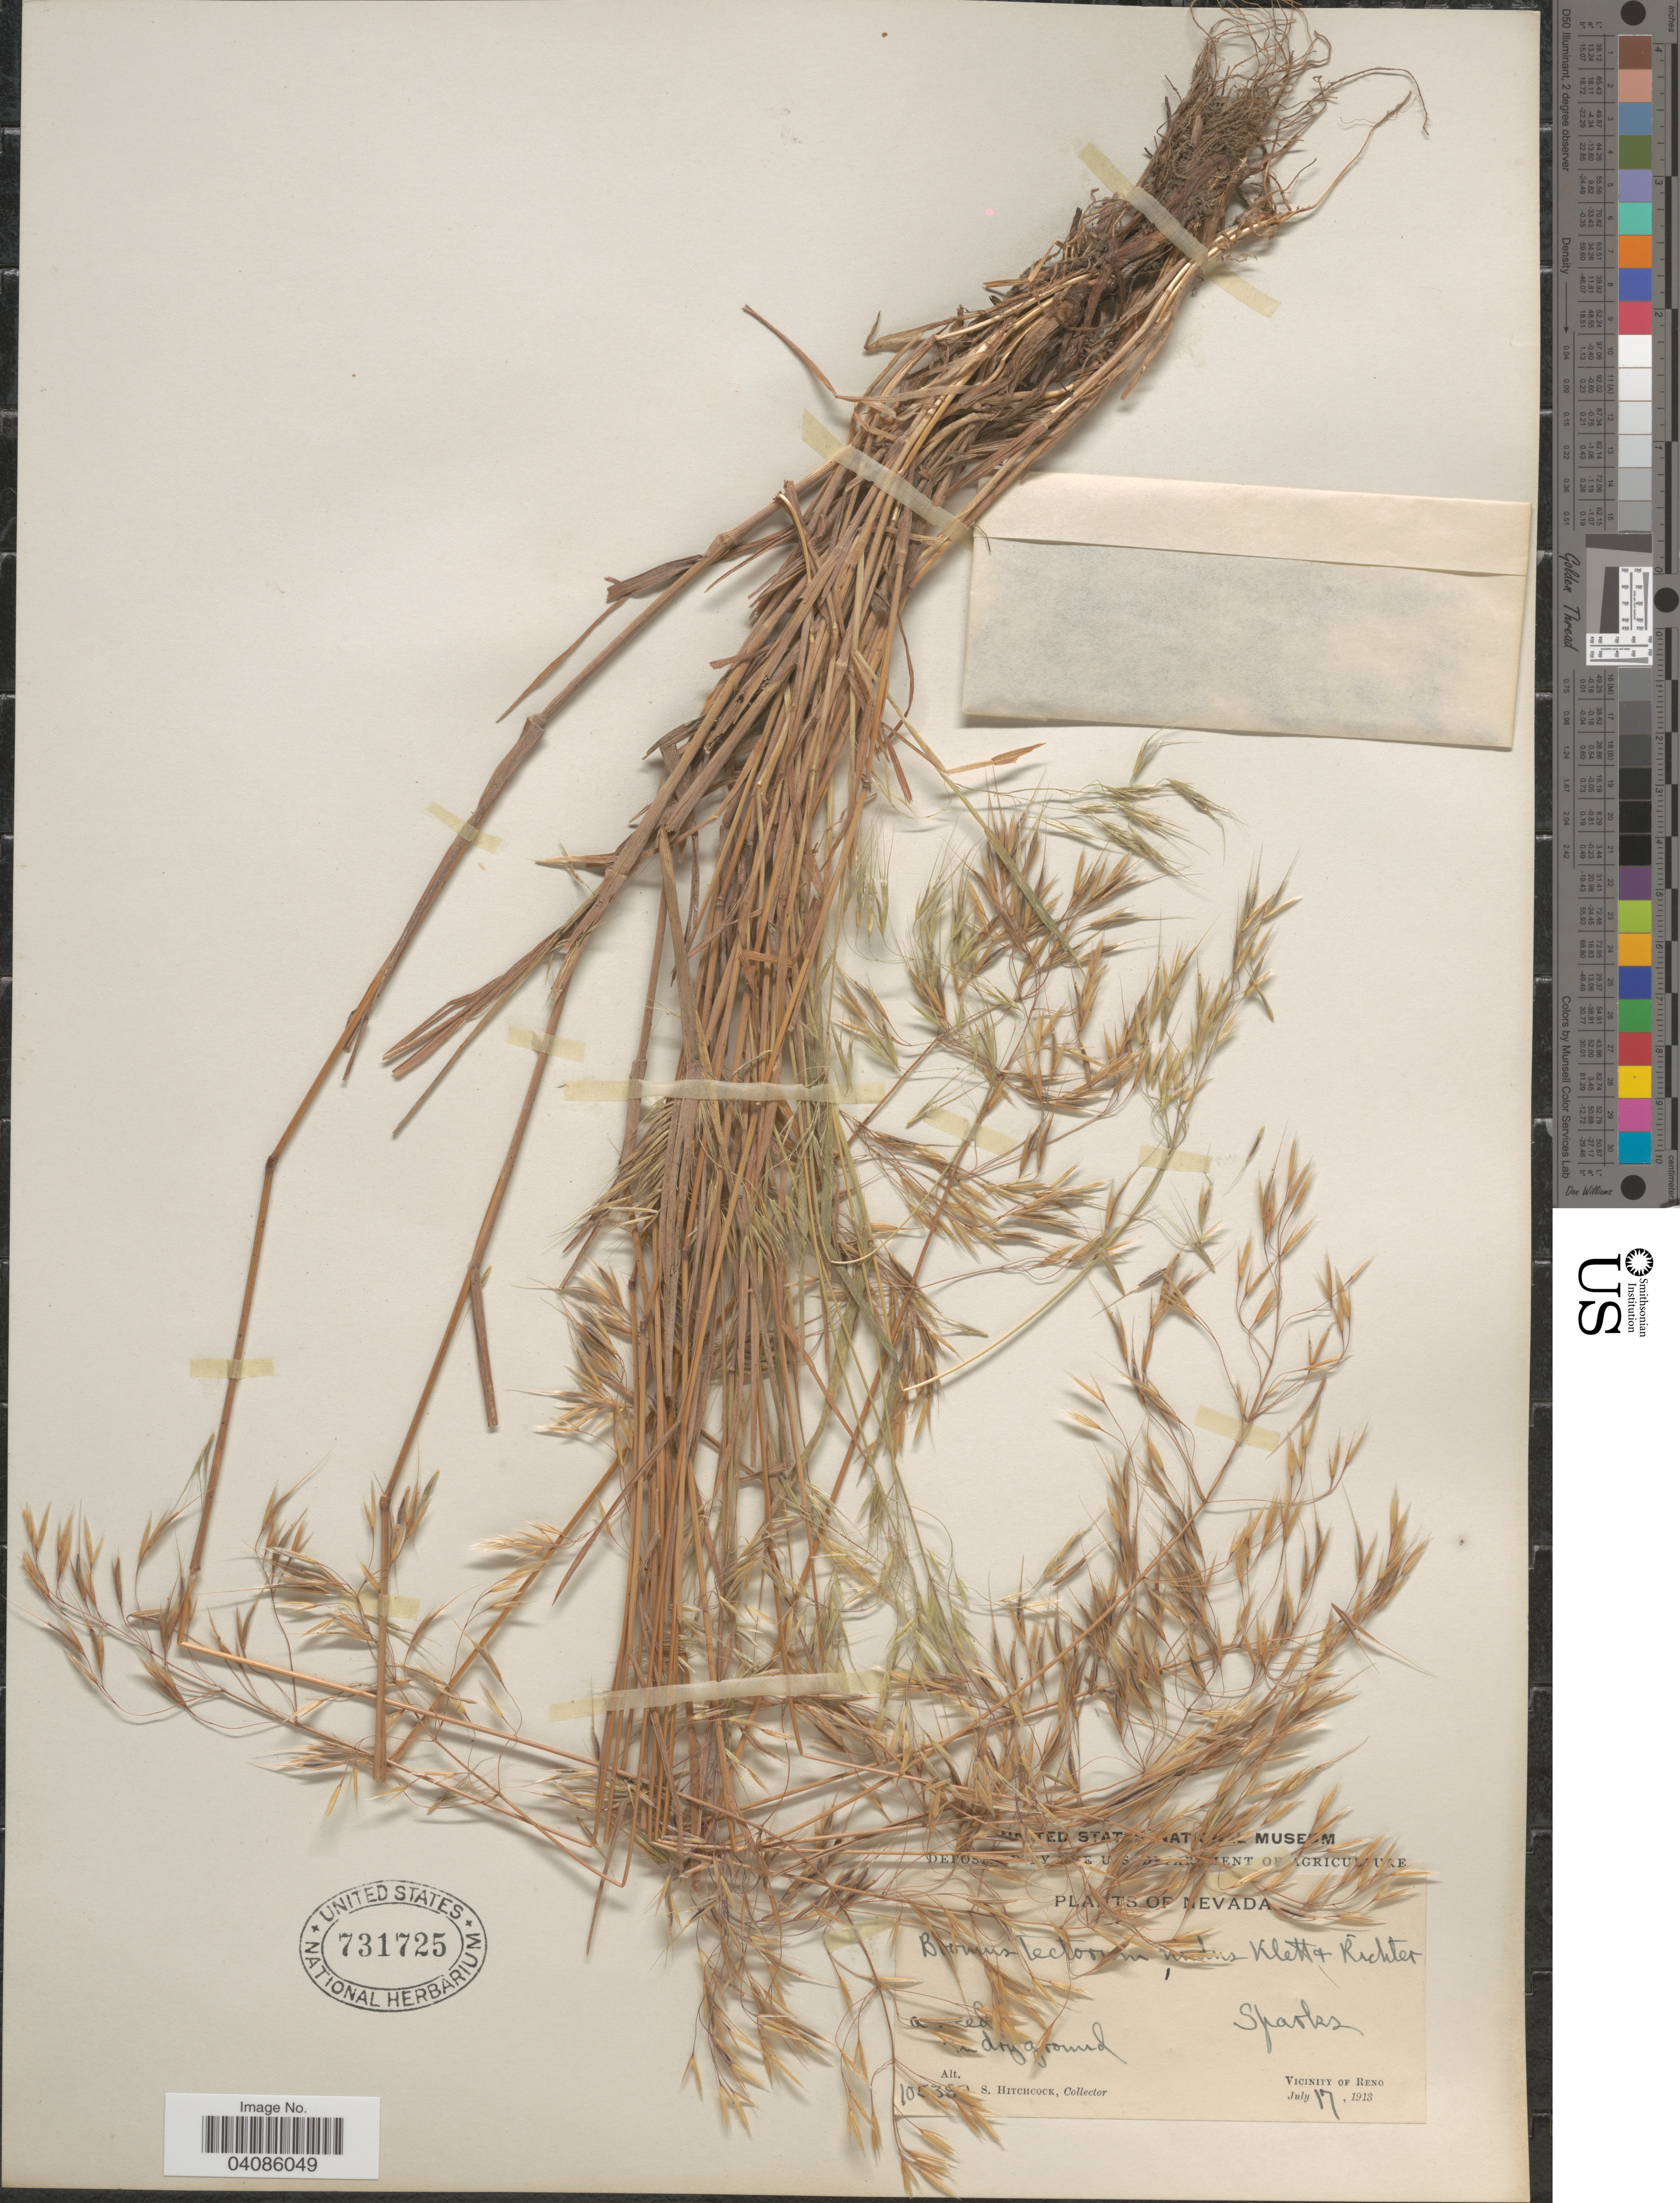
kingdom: Plantae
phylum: Tracheophyta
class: Liliopsida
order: Poales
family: Poaceae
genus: Bromus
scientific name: Bromus tectorum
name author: L.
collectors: A. S. Hitchcock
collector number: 10!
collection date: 1913-07-17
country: United States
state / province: Nevada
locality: Sparks. Vicinity of Reno.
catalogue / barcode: US 731725